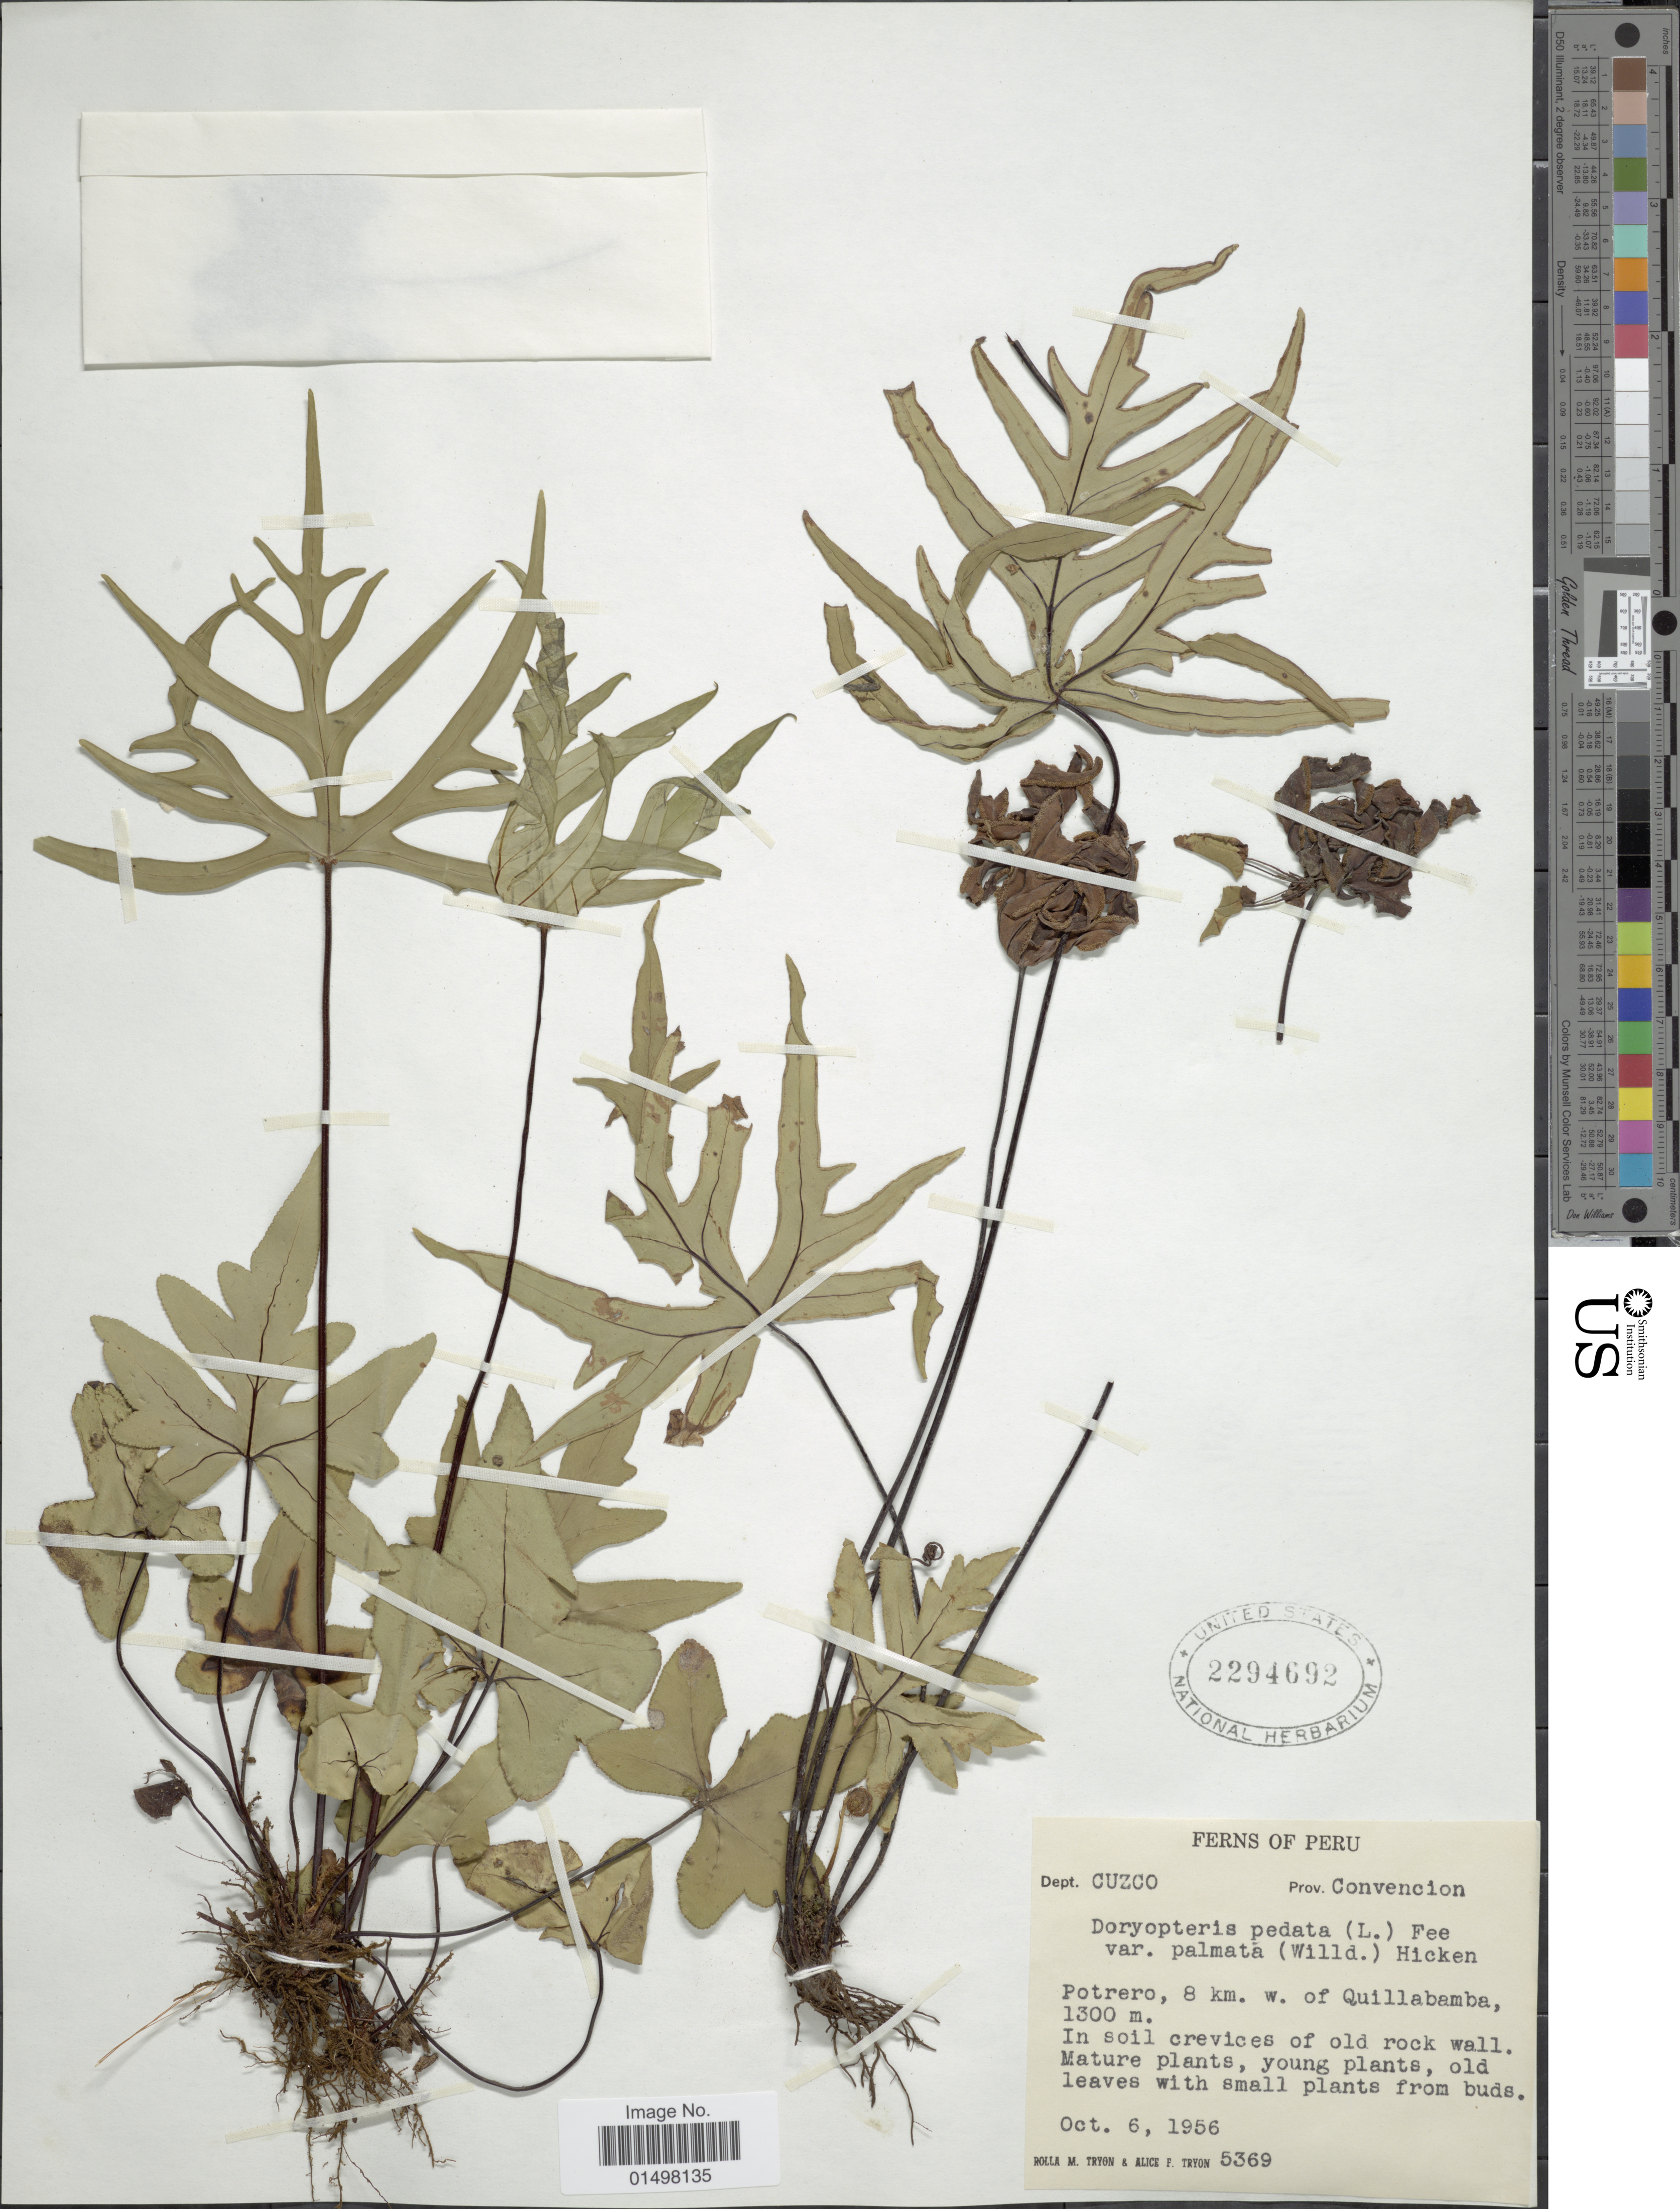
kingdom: Plantae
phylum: Tracheophyta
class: Polypodiopsida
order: Polypodiales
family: Pteridaceae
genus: Doryopteris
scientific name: Doryopteris pedata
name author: (L.) Fée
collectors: R. M. Tryon & A. F. Tryon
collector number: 5369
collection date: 1956-10-06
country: Peru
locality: Dept. Cuzco. Prov. Convencion. Potrero, 8 km. w. of Quillabamba.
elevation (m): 1300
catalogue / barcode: US 2294692